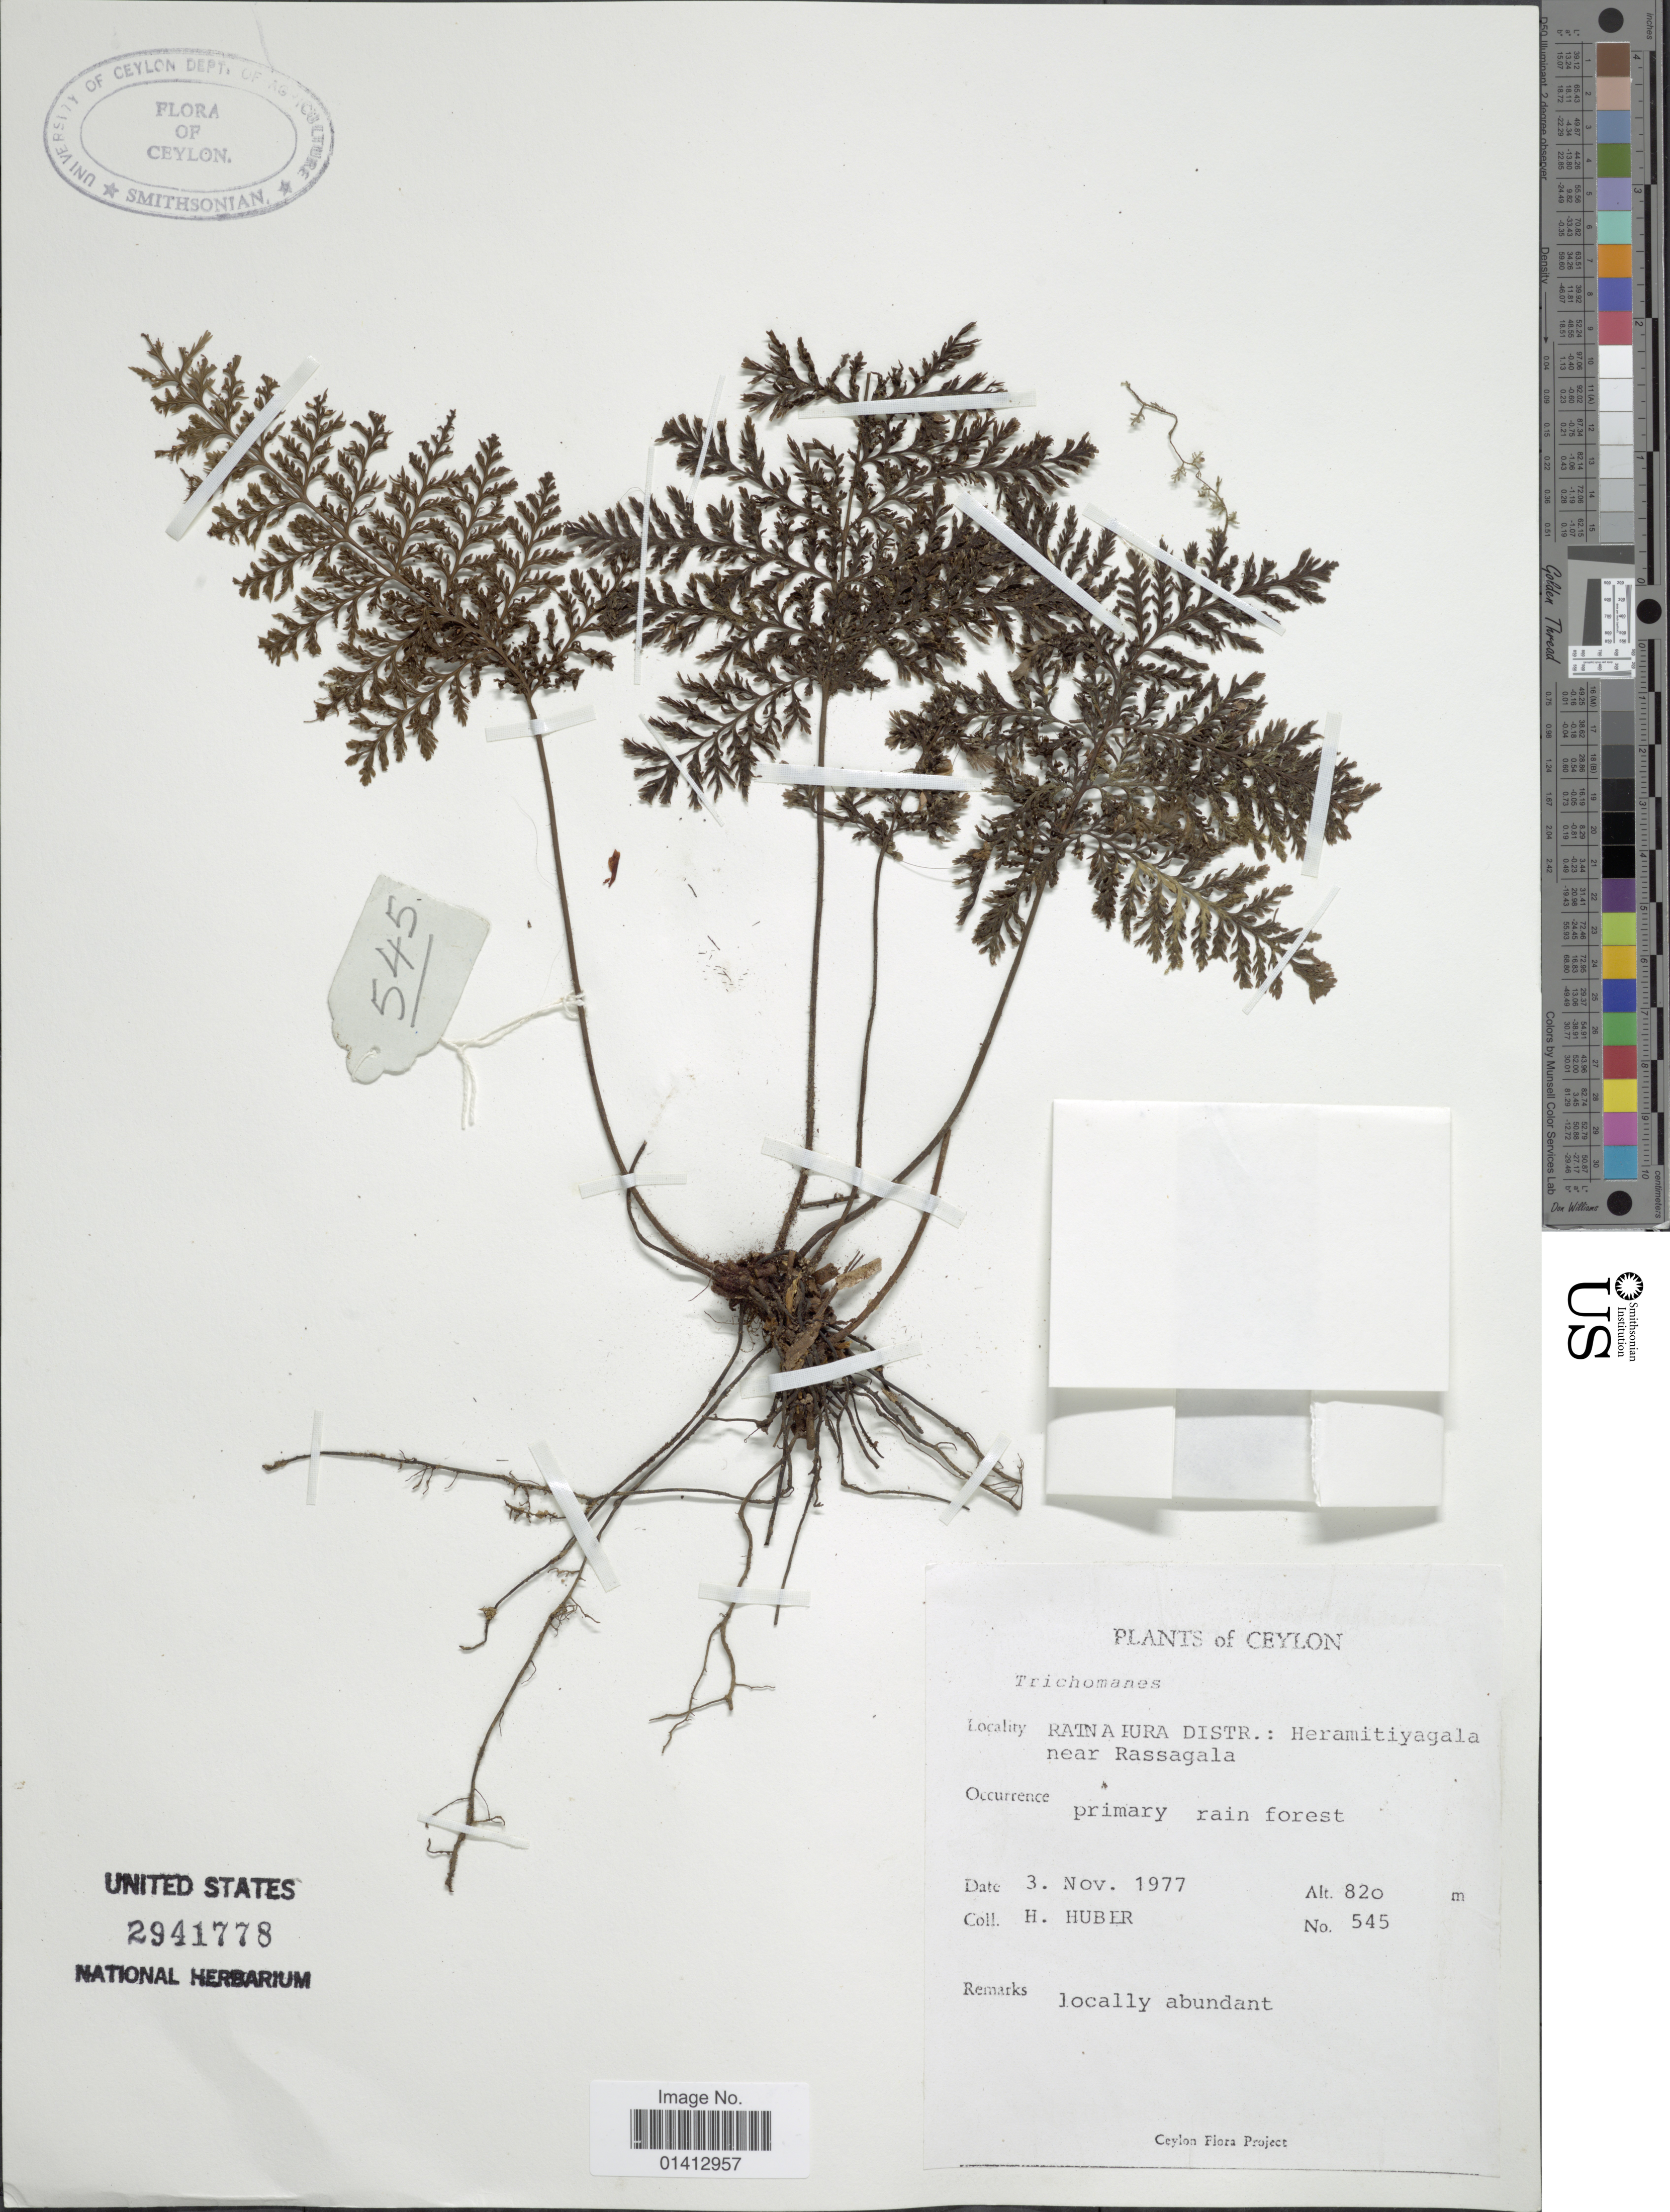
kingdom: Plantae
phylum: Tracheophyta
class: Polypodiopsida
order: Hymenophyllales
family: Hymenophyllaceae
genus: Crepidomanes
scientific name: Crepidomanes sp.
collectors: H. Huber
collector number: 545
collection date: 1977-11-03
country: Sri Lanka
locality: Ceylon, Ratna Pura Distr. Heramitiyagala near Rassagala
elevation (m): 820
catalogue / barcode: US 2941778